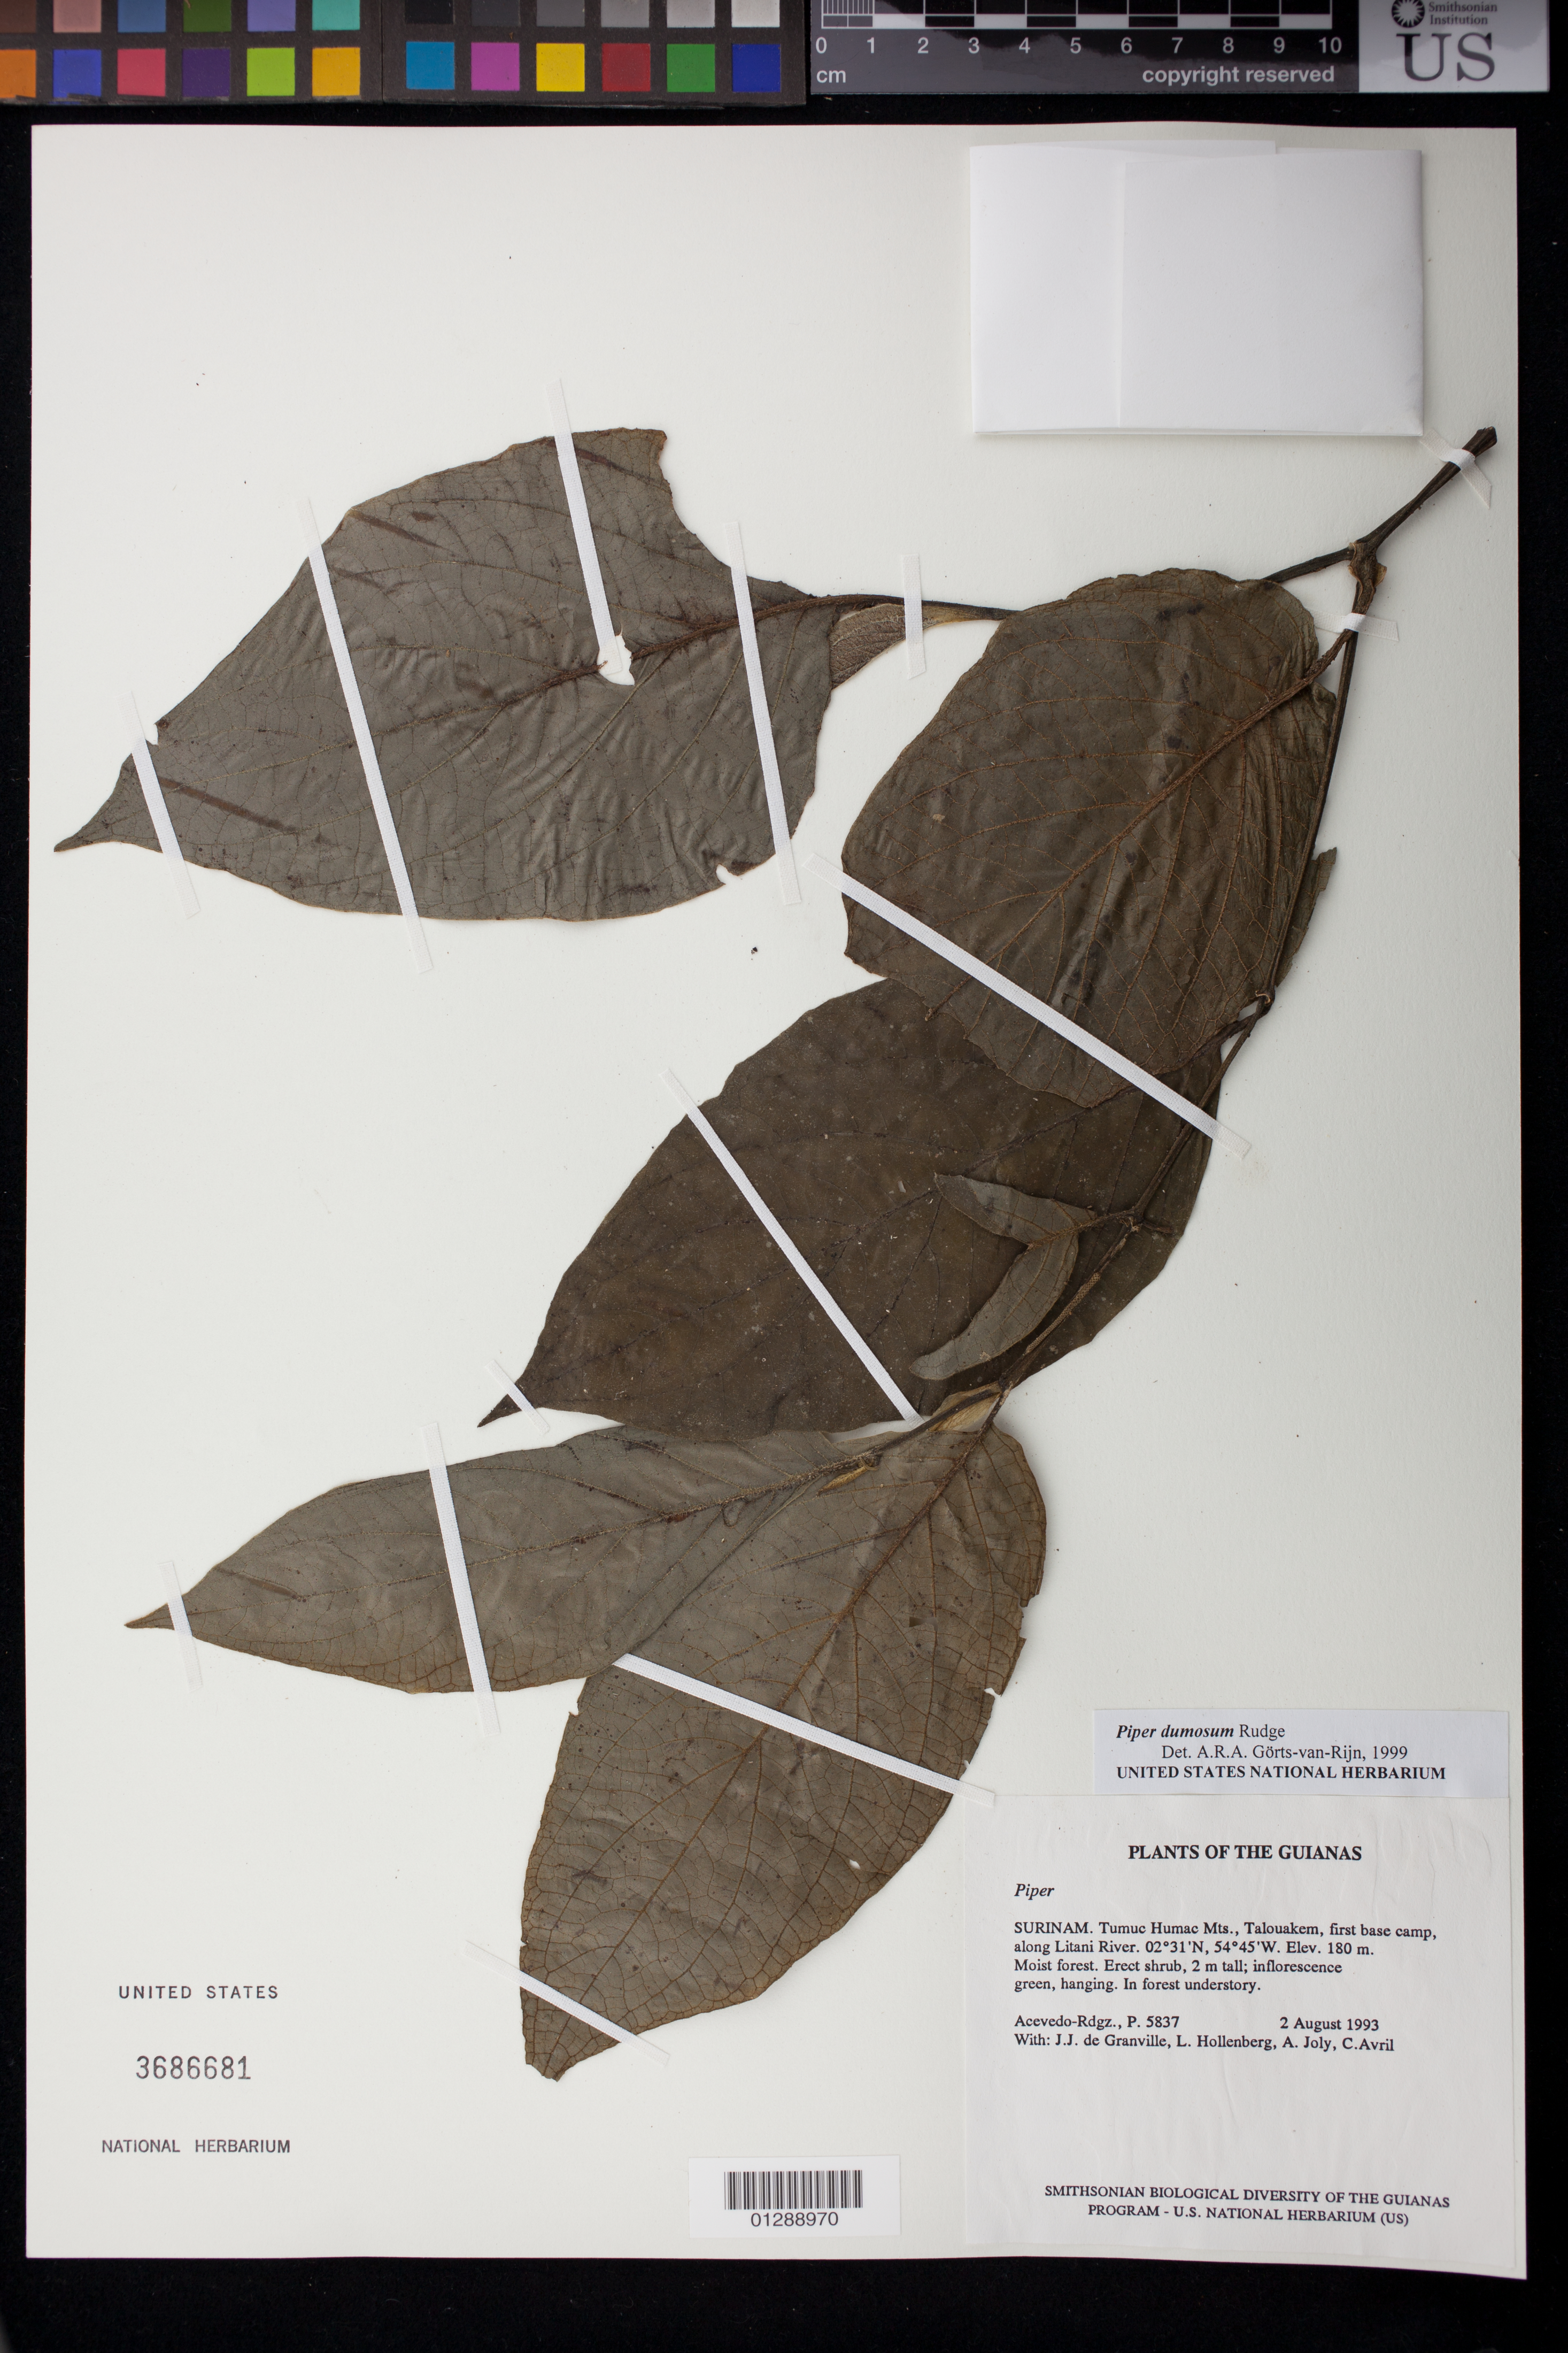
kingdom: Plantae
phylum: Tracheophyta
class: Magnoliopsida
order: Piperales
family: Piperaceae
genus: Piper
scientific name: Piper dumosum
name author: Rudge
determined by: Görts-van Rijn, A. R. A.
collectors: P. Acevedo-Rodr., J.-J. de Granville, L. Hollenberg, A. Joly & C. Avril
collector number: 5837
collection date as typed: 2 August 1993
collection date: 1993-08-02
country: Suriname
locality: Tumuc Humac Mts., Talouakem, first base camp, along Litani River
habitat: Moist forest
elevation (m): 180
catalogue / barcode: US 3686681